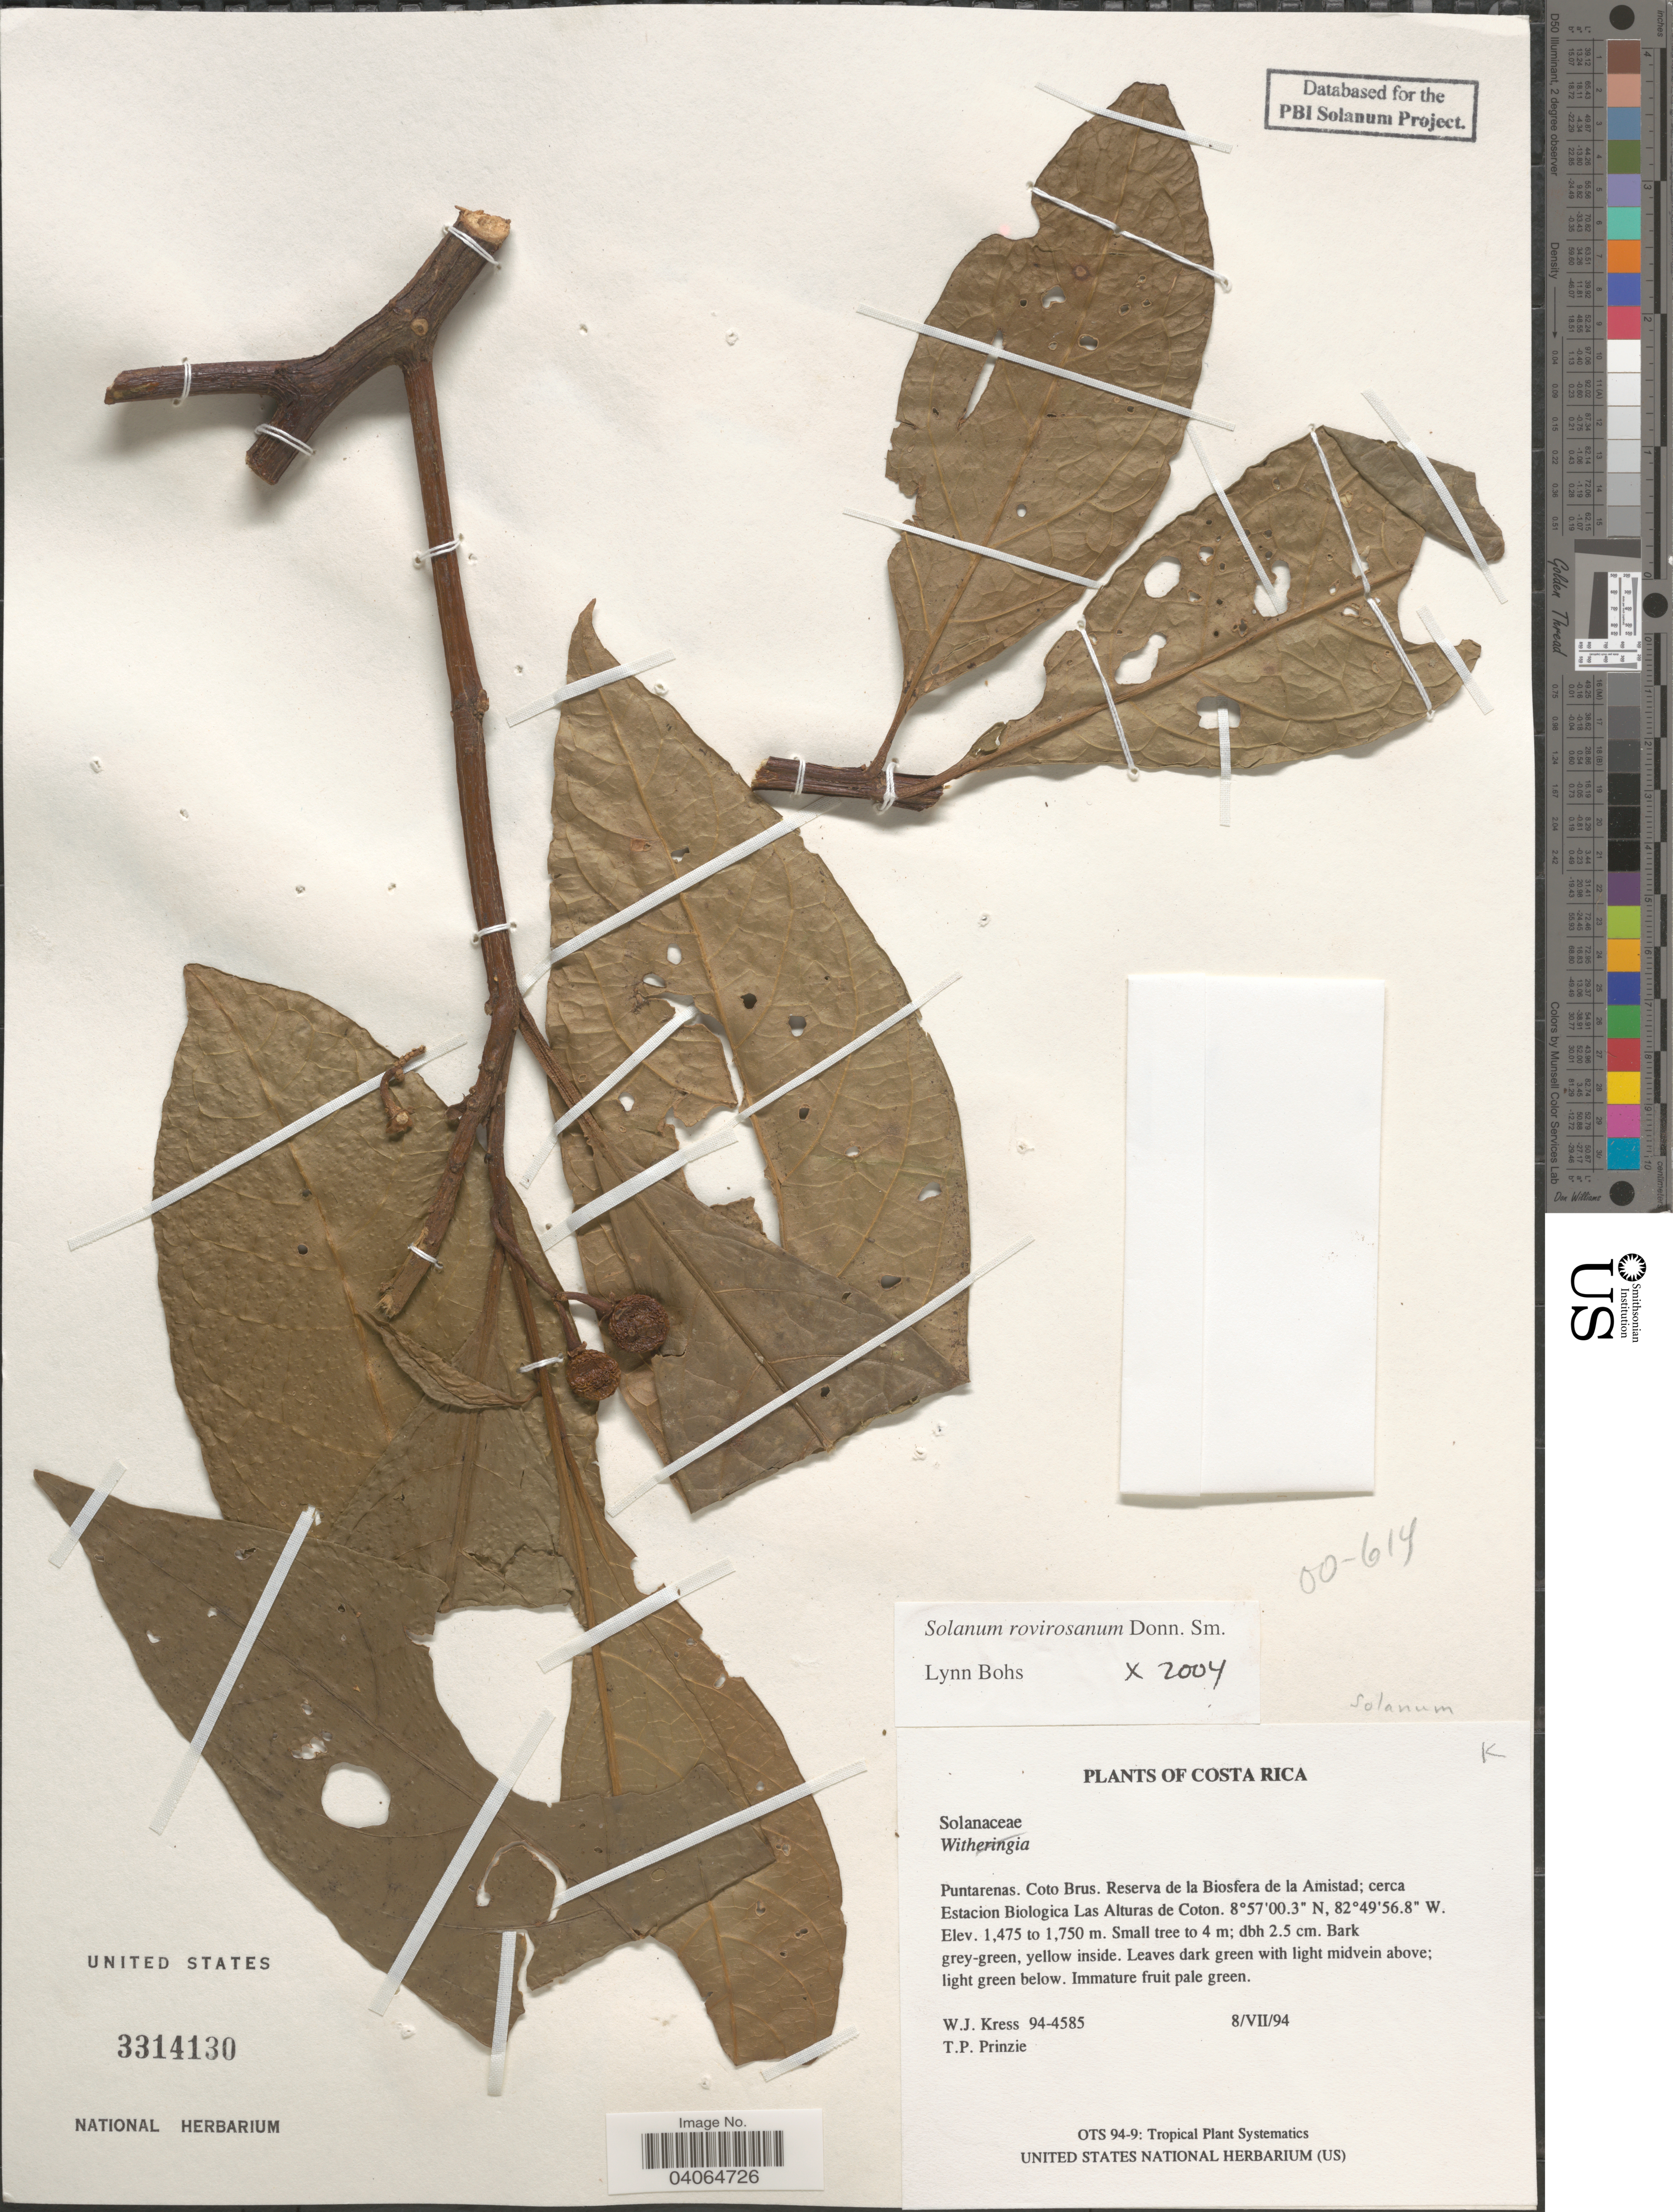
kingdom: Plantae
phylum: Tracheophyta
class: Magnoliopsida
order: Solanales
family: Solanaceae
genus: Solanum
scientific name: Solanum rovirosanum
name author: Donn. Sm.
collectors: W. J. Kress & T. Prinzie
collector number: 94-4585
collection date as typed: Transcribed d/m/y: 8/7/94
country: Costa Rica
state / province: Puntarenas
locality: Coto Brus. Reserva de la Biosfera de la Amistad; cerca Estacion Biologica Las Alturas de Coton.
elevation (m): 1475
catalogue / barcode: US 3314130